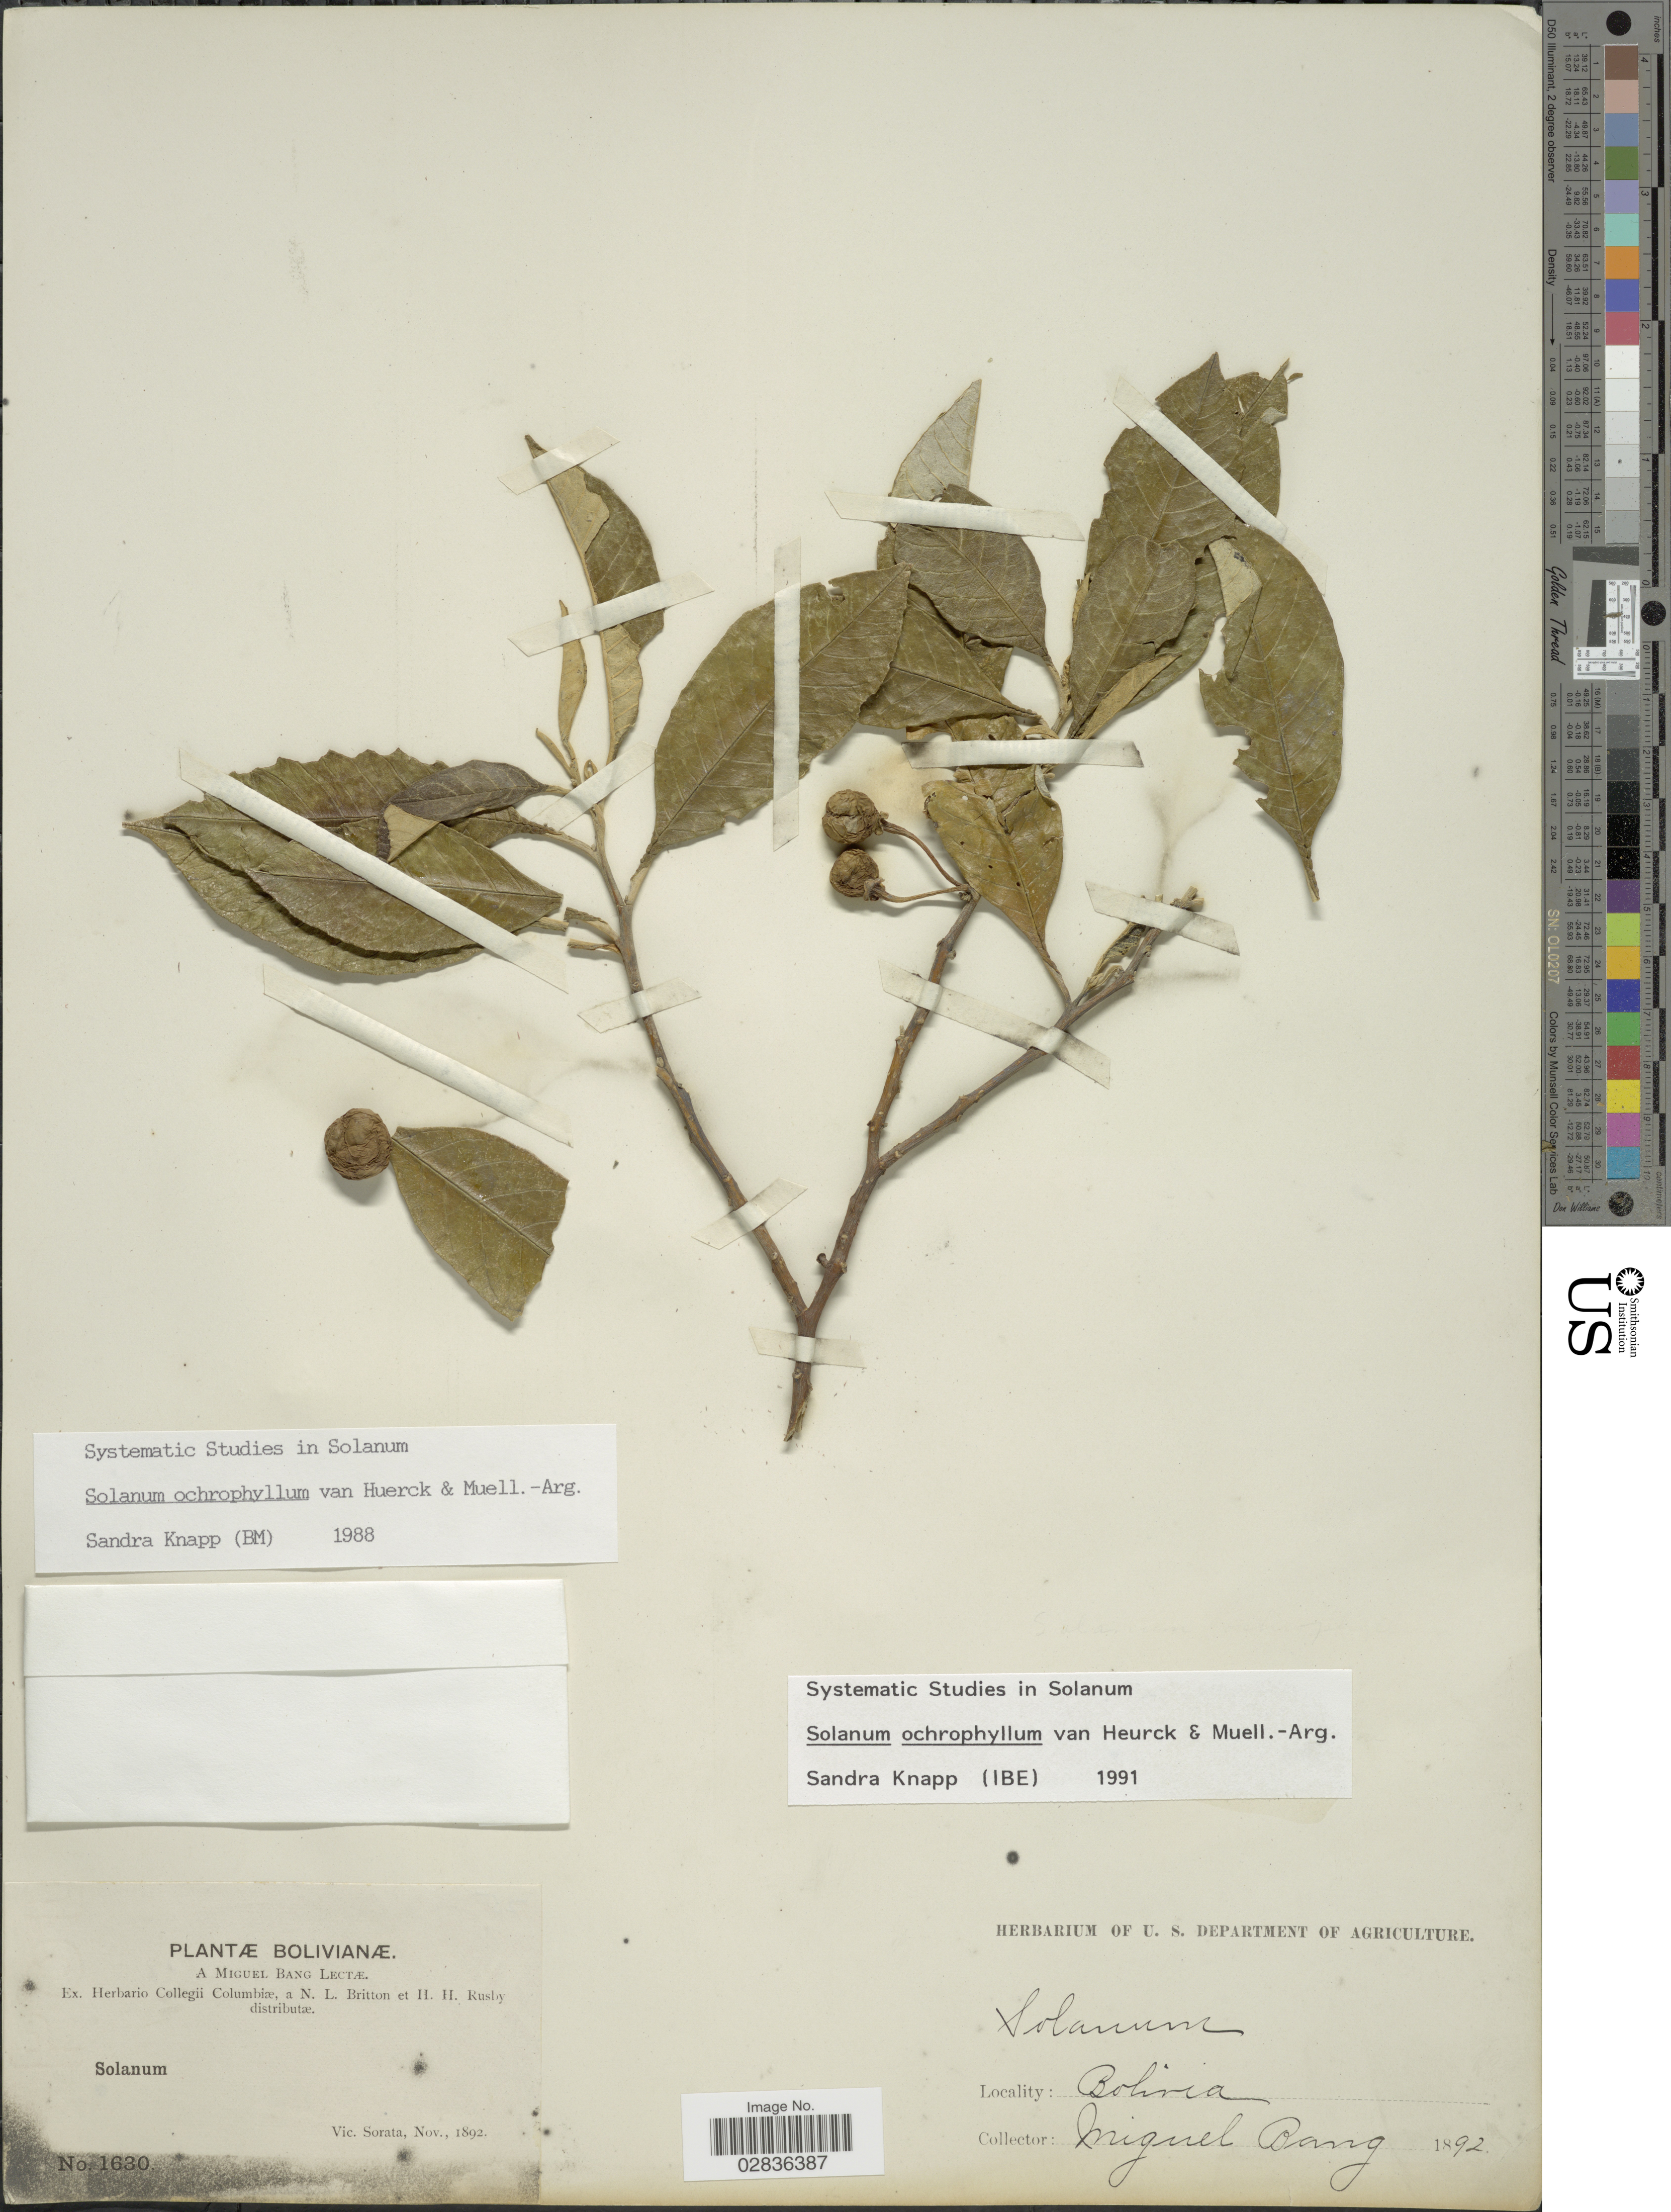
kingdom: Plantae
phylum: Tracheophyta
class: Magnoliopsida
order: Solanales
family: Solanaceae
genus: Solanum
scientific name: Solanum ochrophyllum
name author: Van Heurck & Müll. Arg.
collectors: M. Bang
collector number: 1630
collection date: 1892-11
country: Bolivia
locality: Vic. Sorata.